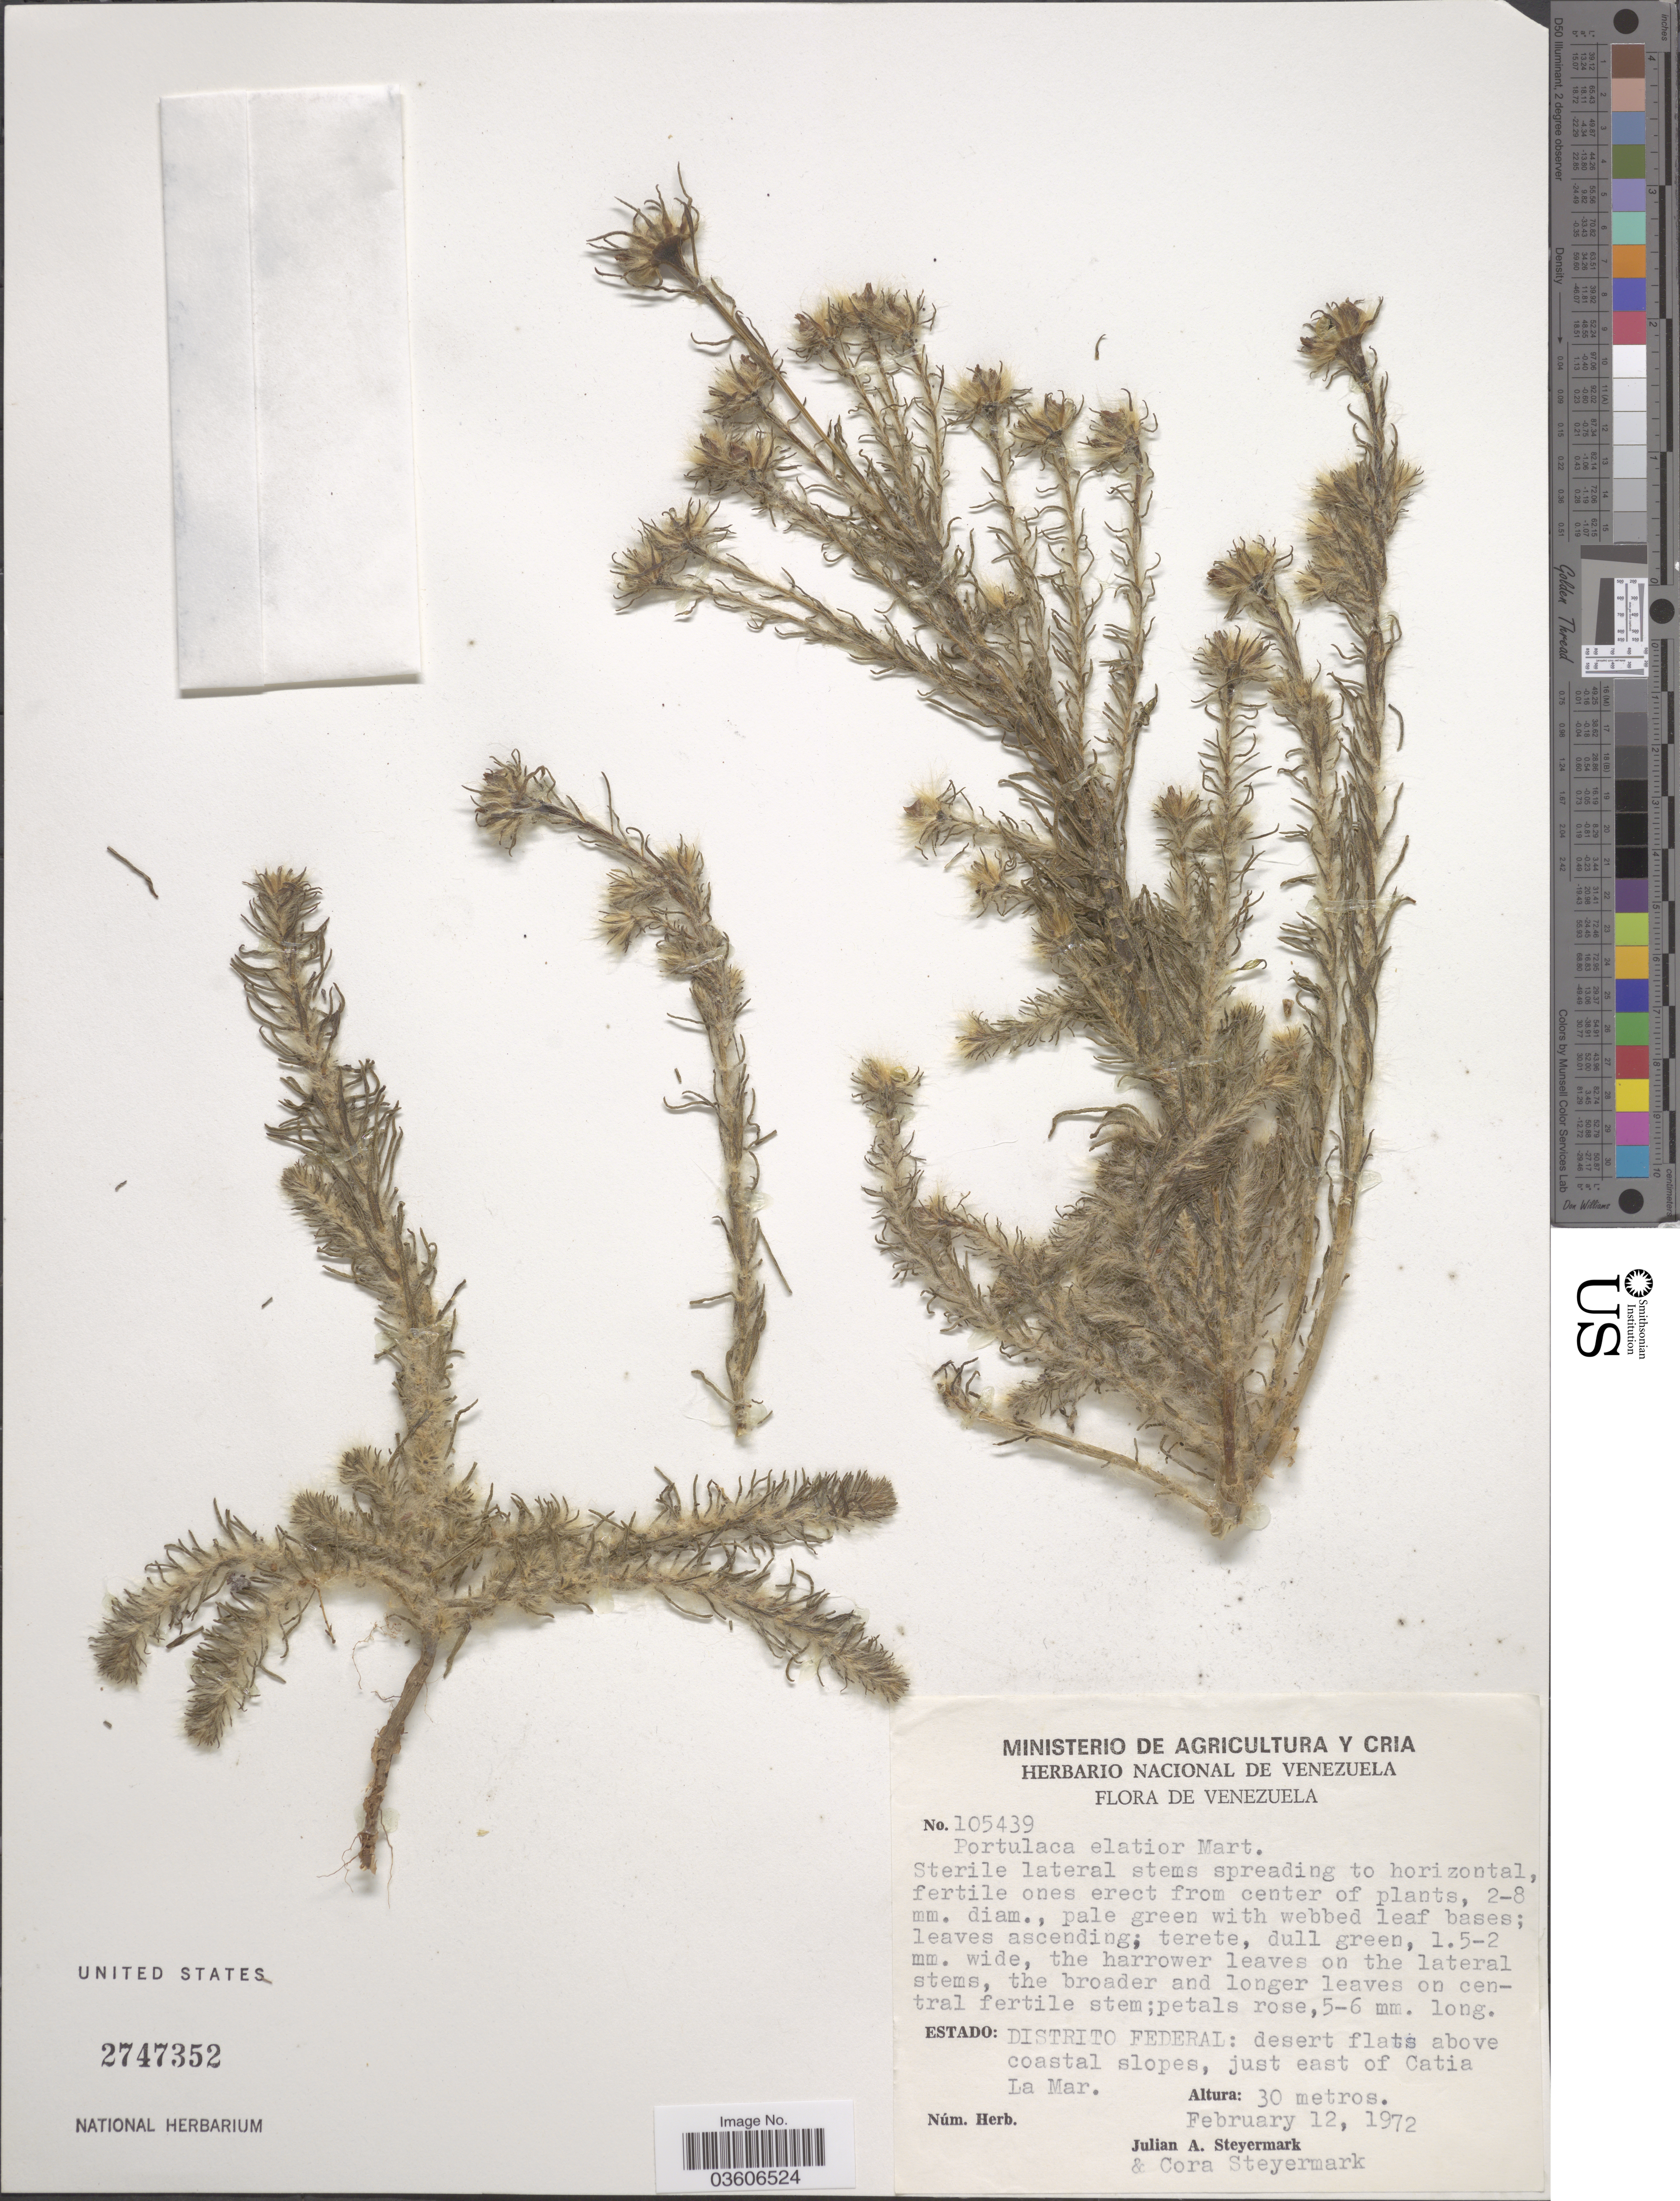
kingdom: Plantae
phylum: Tracheophyta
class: Magnoliopsida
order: Caryophyllales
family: Portulacaceae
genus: Portulaca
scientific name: Portulaca elatior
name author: Mart. ex Rohrb.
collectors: J. Steyermark & C. Steyermark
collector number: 105439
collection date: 1972-02-12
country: Venezuela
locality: Estado: Distrito Federal: desert flats above coastal slopes, just east of Catia La Mar.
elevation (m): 30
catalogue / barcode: US 2747352